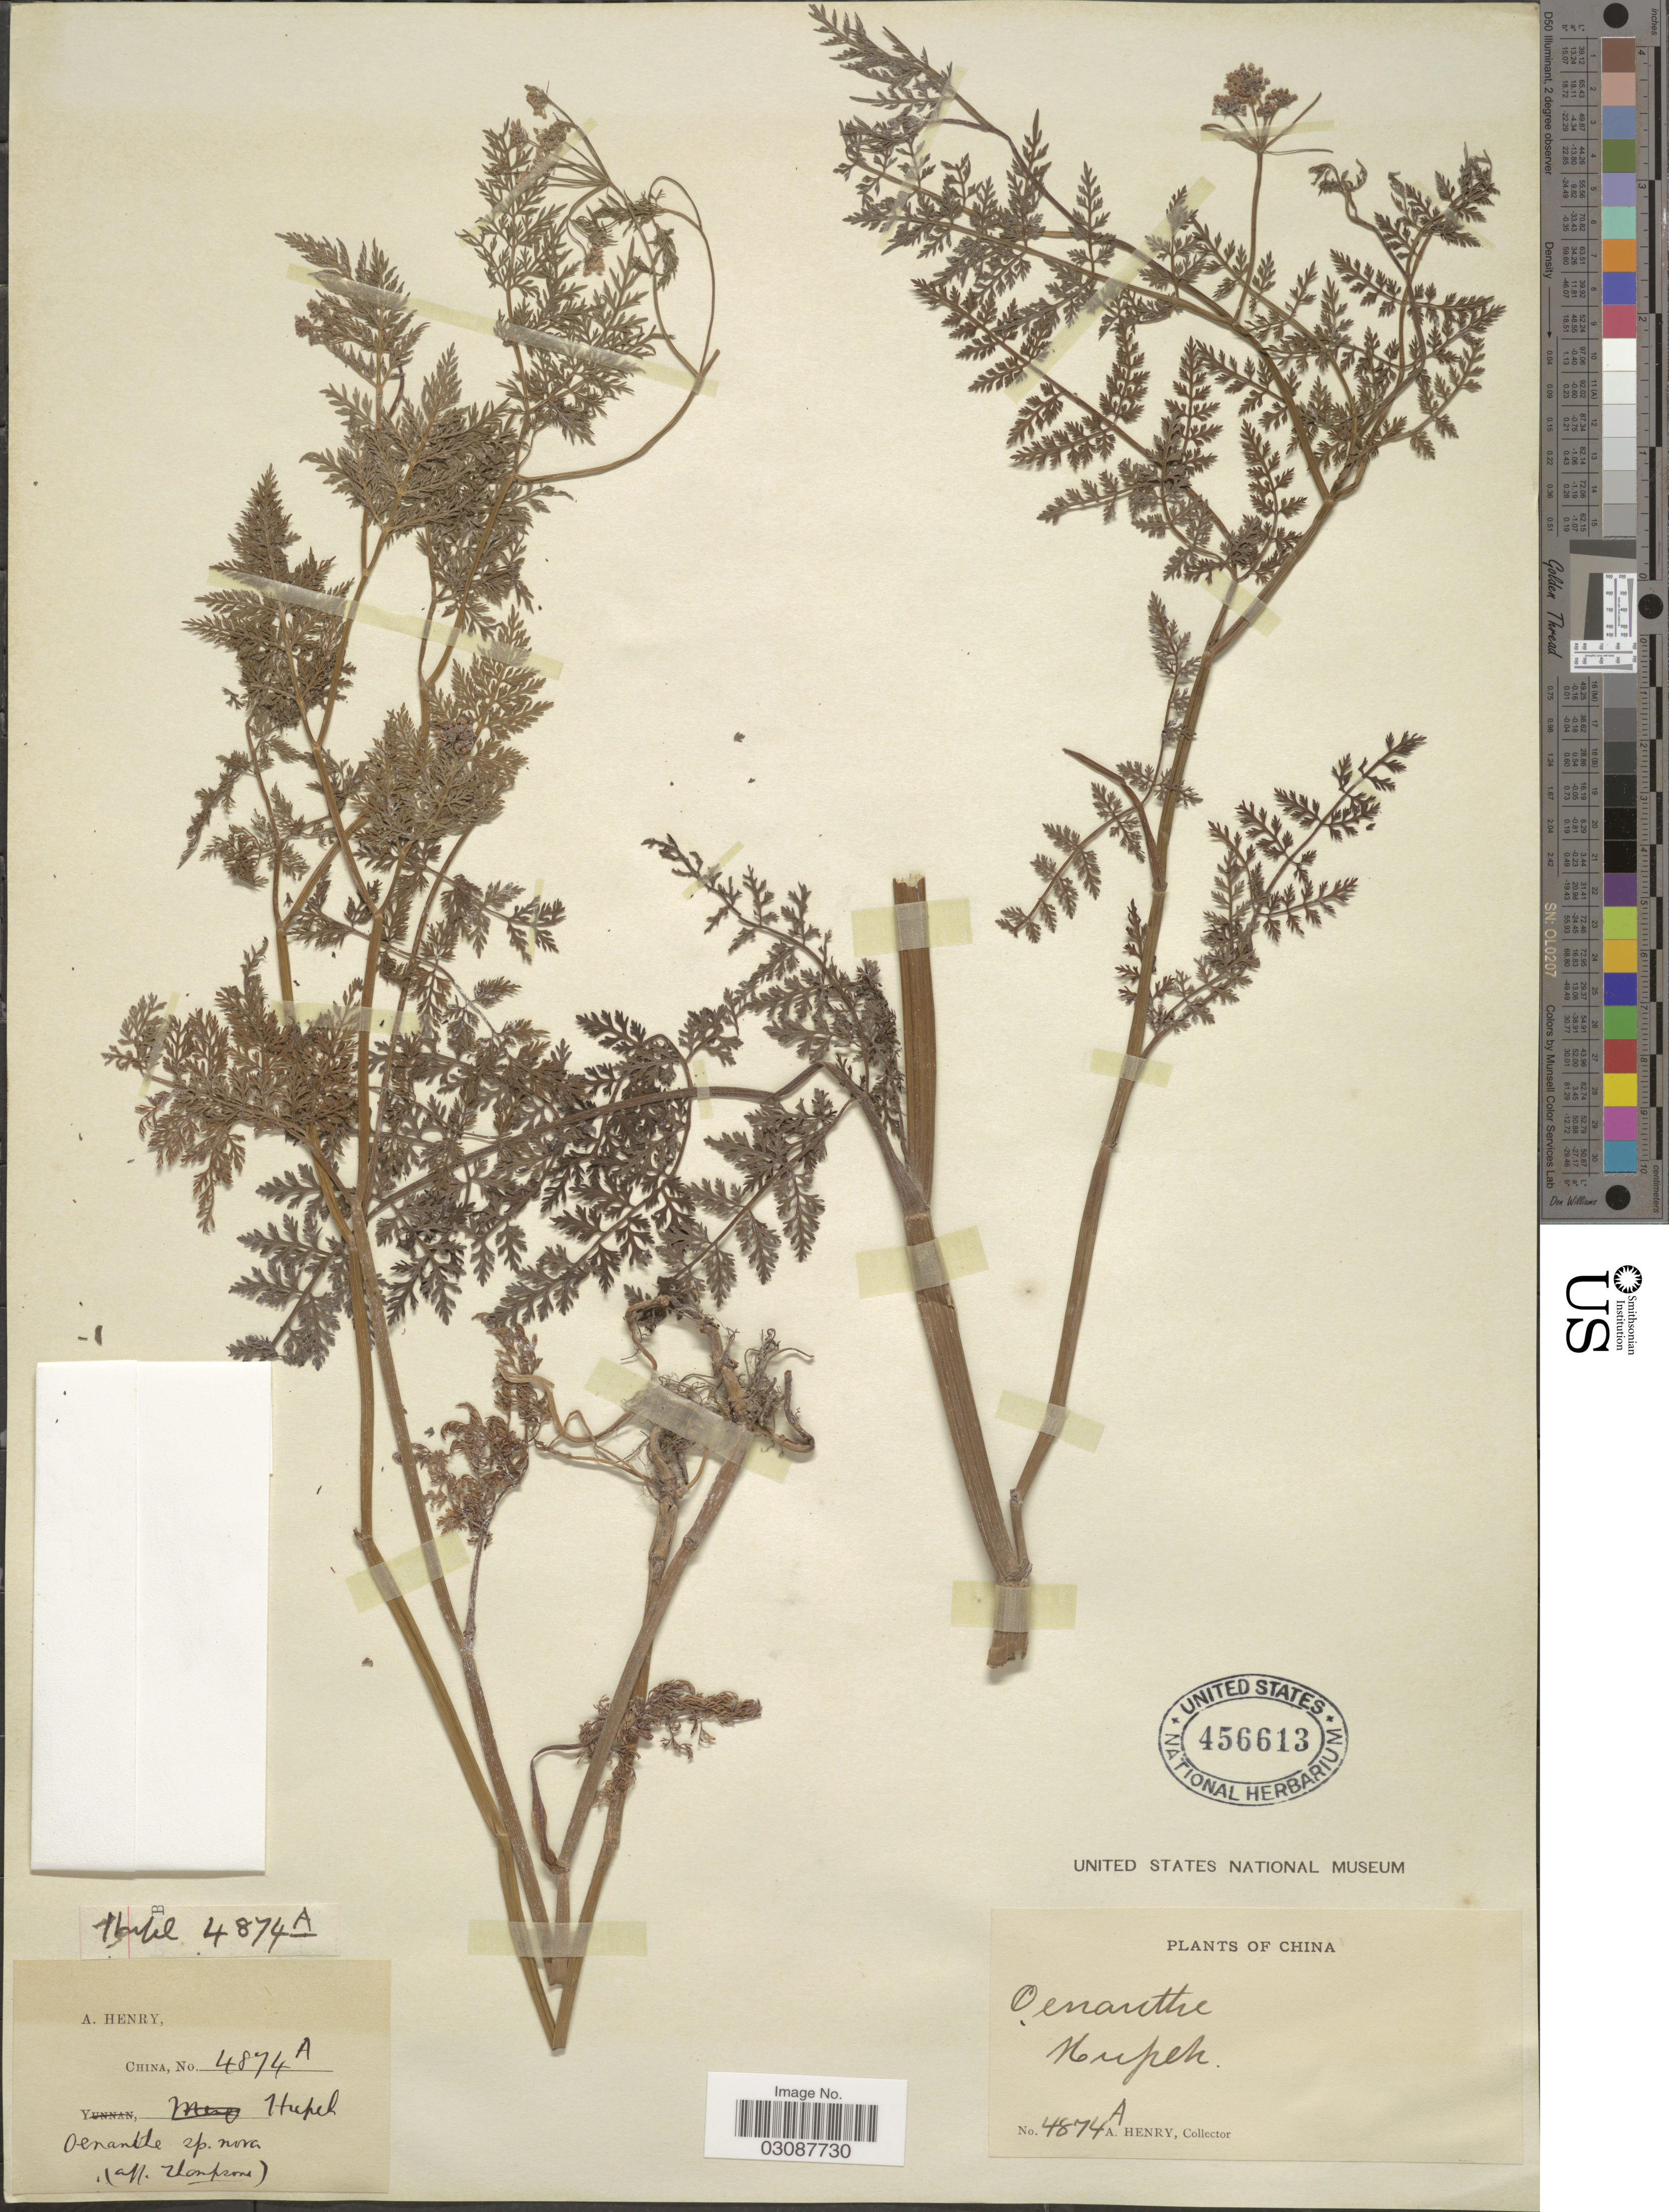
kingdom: Plantae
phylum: Tracheophyta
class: Magnoliopsida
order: Apiales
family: Apiaceae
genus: Oenanthe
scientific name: Oenanthe sp.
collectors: A. Henry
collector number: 4874 A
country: China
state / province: Hubei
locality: Hupeh.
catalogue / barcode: US 456613